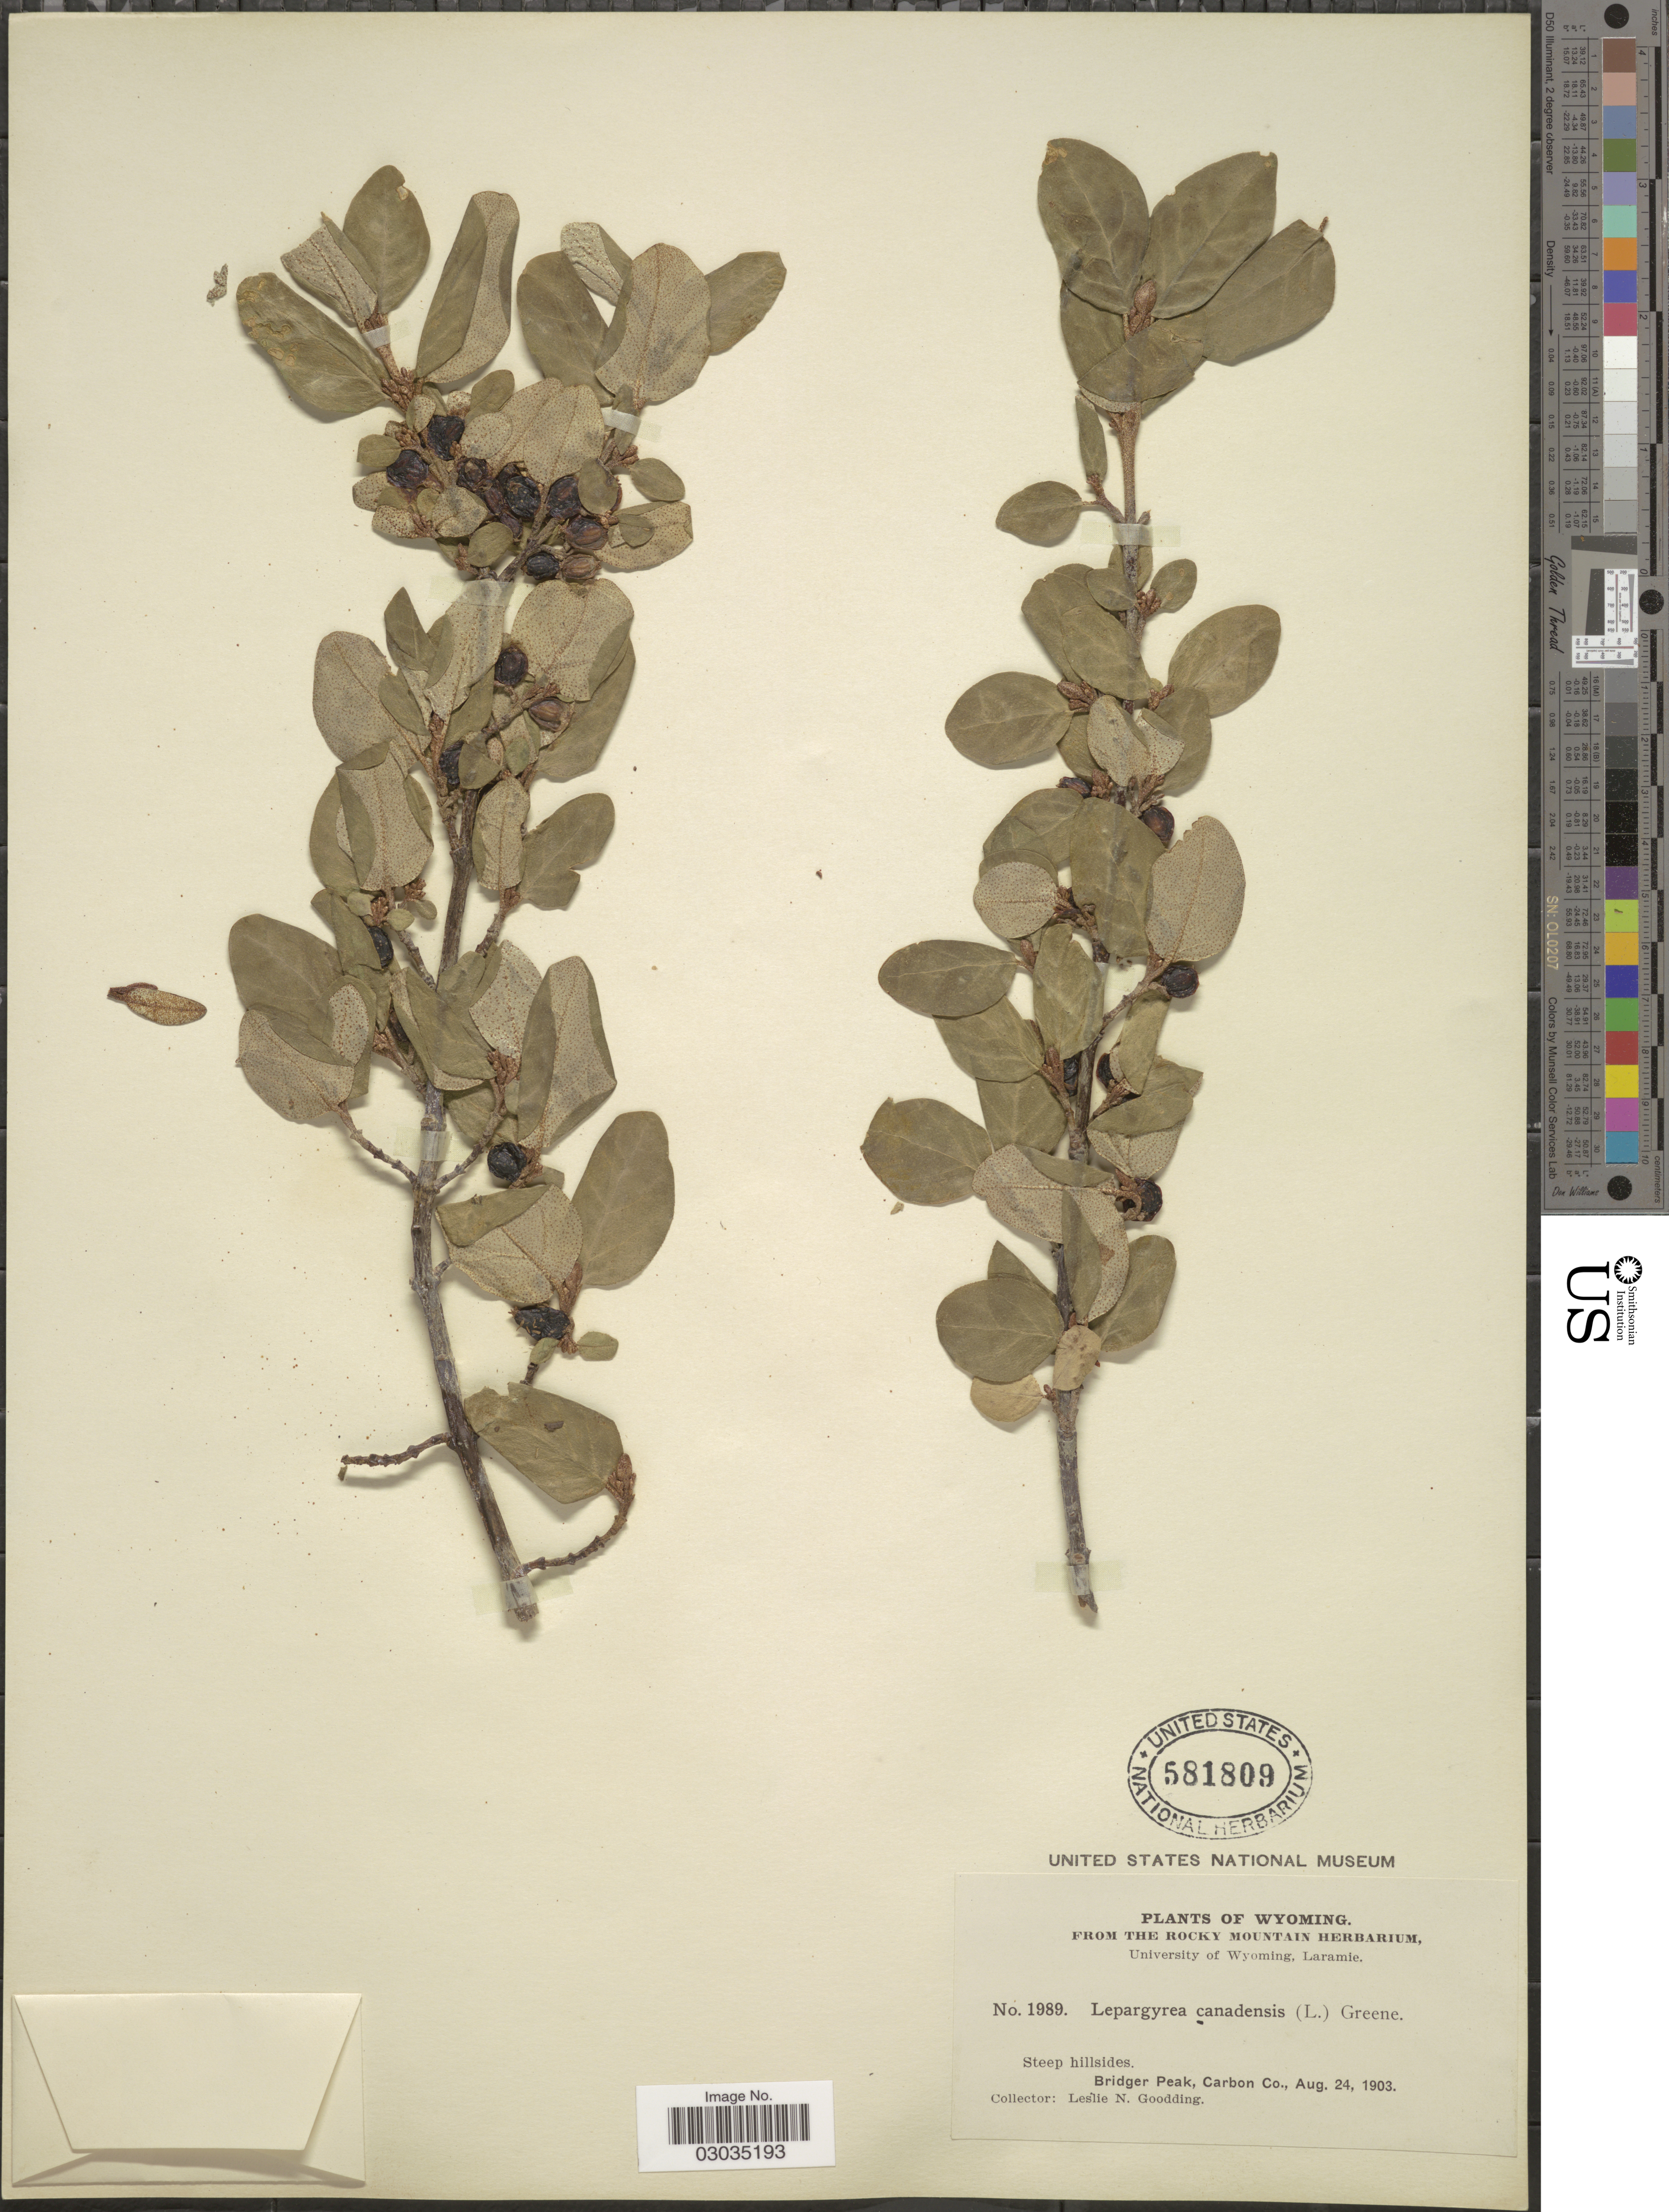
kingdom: Plantae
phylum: Tracheophyta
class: Magnoliopsida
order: Rosales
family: Elaeagnaceae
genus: Shepherdia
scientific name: Shepherdia canadensis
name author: (L.) Nutt.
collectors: L. N. Goodding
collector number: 1989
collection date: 1903-08-24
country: United States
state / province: Wyoming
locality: Steep hillsides, Bridger Peak, Carbon Co.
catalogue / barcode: US 581809